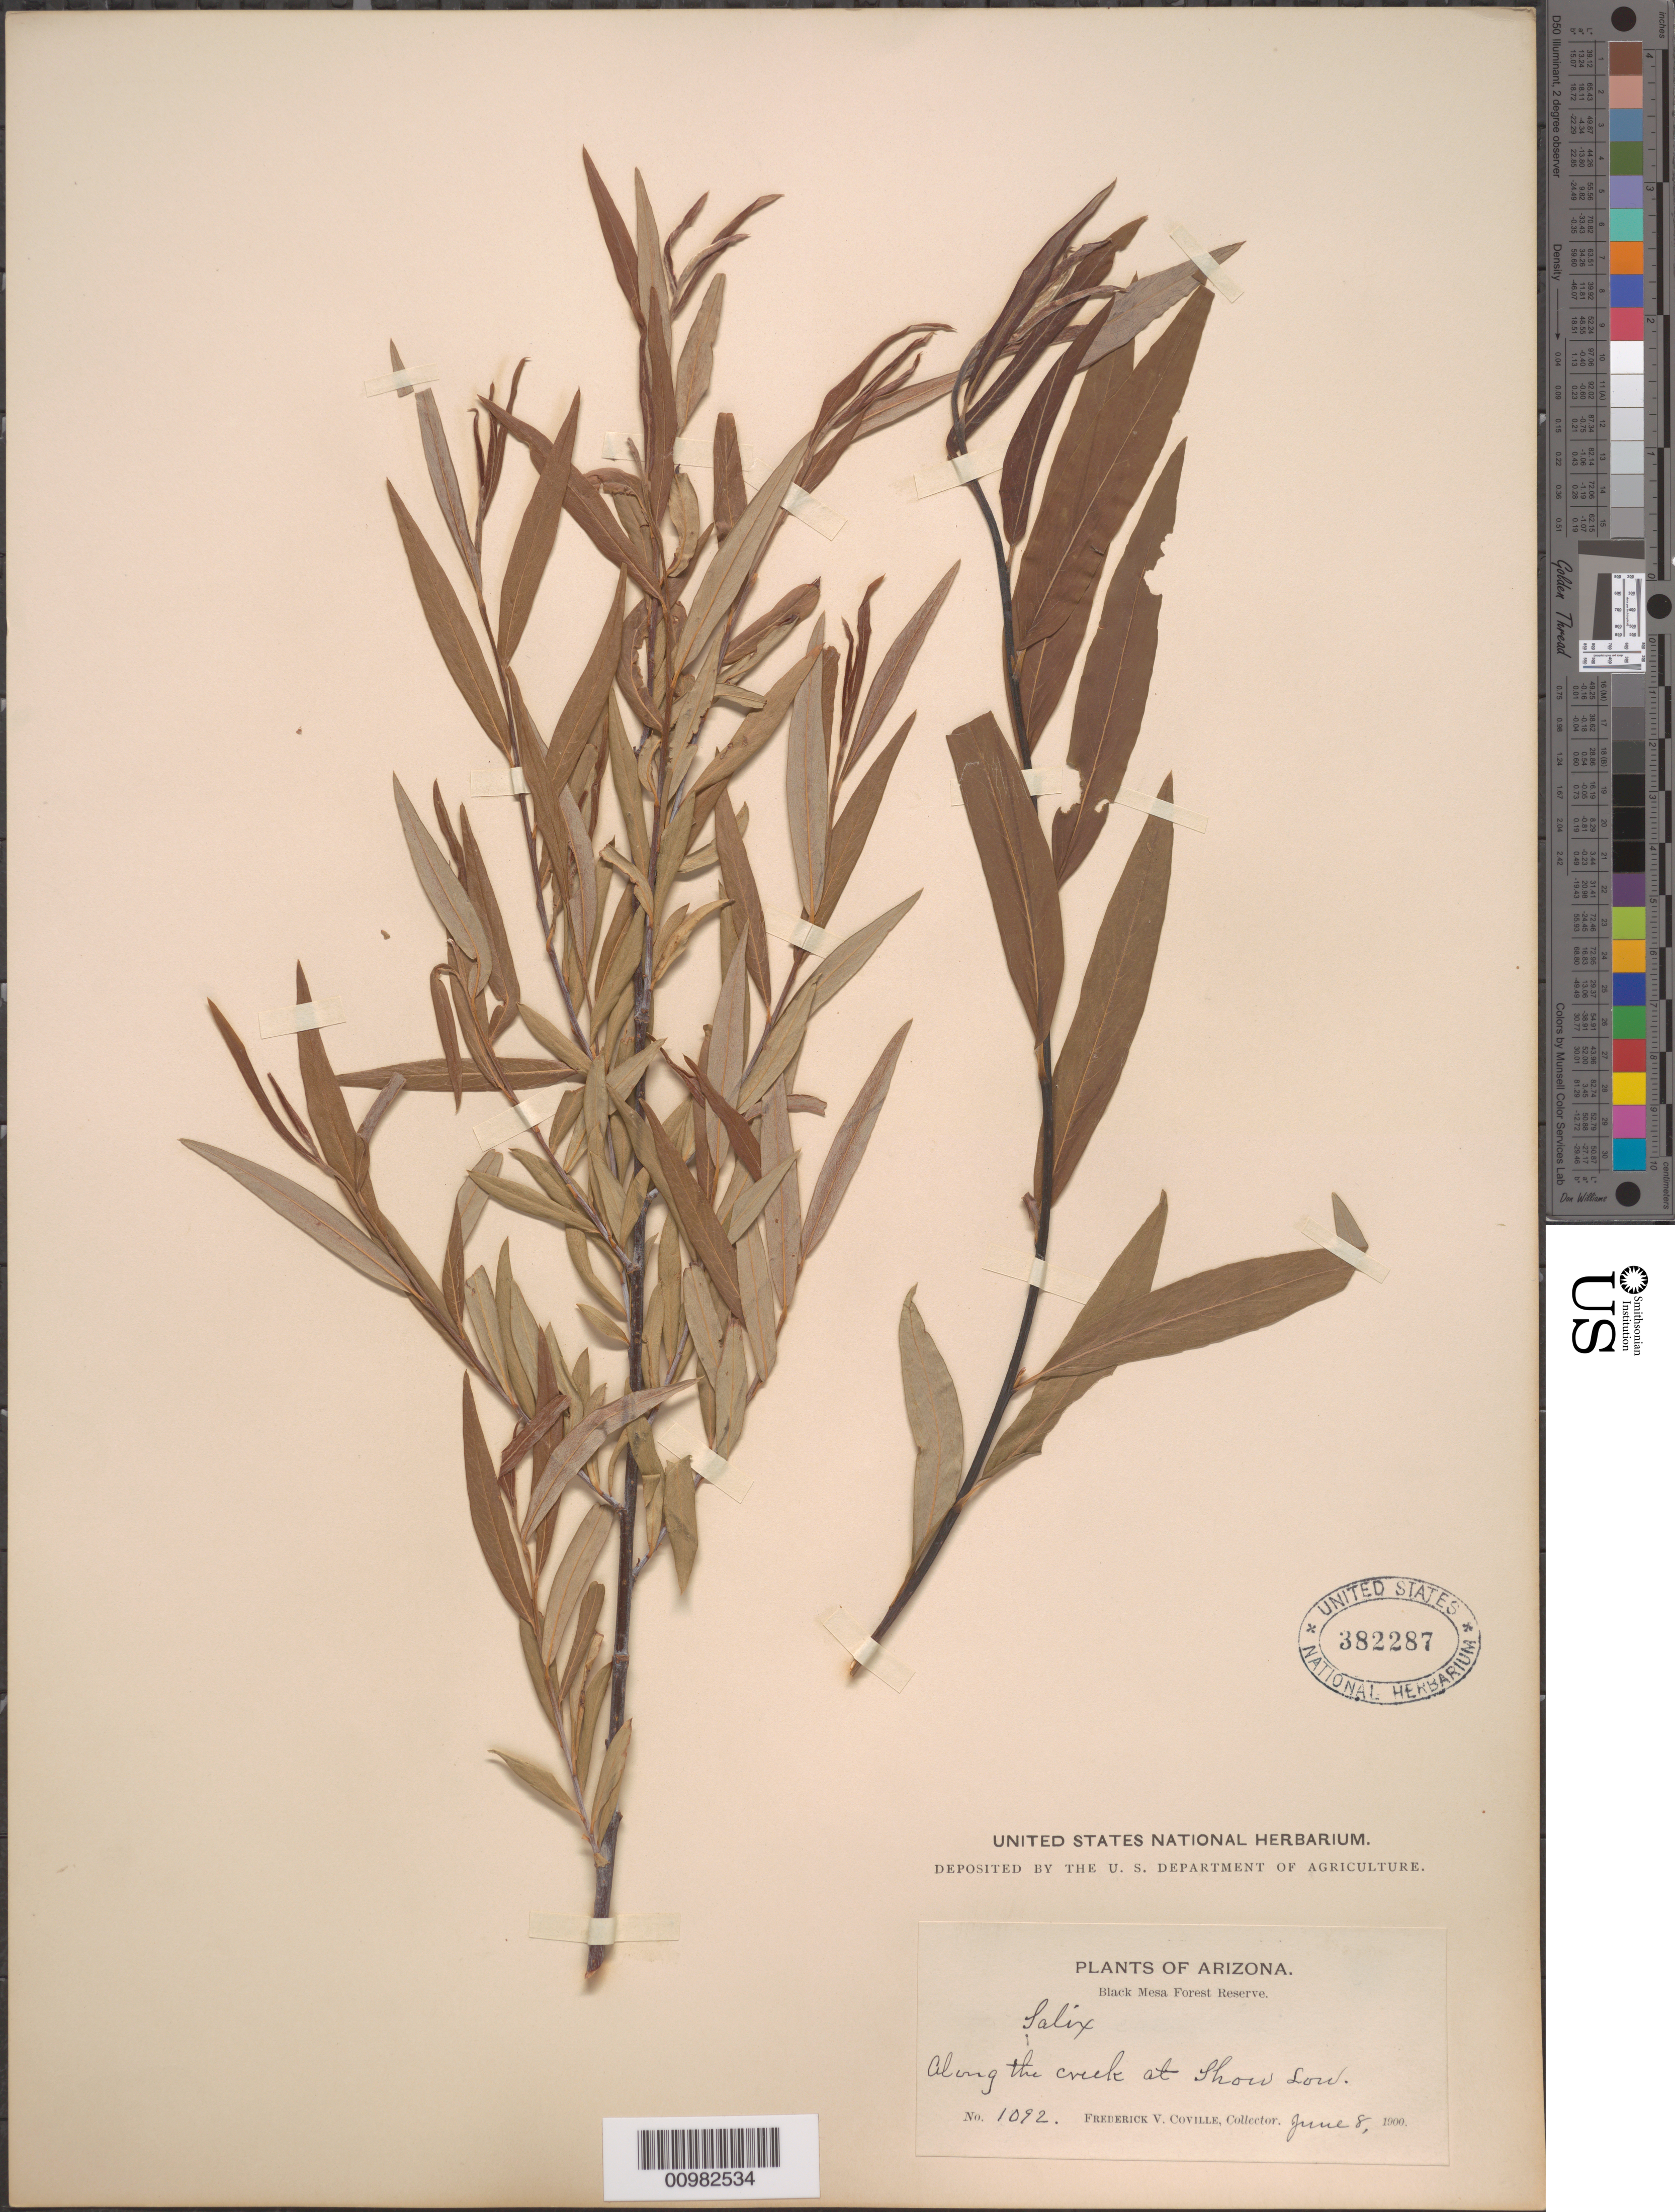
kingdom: Plantae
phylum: Tracheophyta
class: Magnoliopsida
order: Malpighiales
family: Salicaceae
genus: Salix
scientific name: Salix geyeriana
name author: Andersson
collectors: F. V. Coville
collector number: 1092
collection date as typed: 08 Jun 1900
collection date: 1900-06-08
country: United States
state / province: Arizona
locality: Along the creek at the Show Low.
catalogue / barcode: US 382287